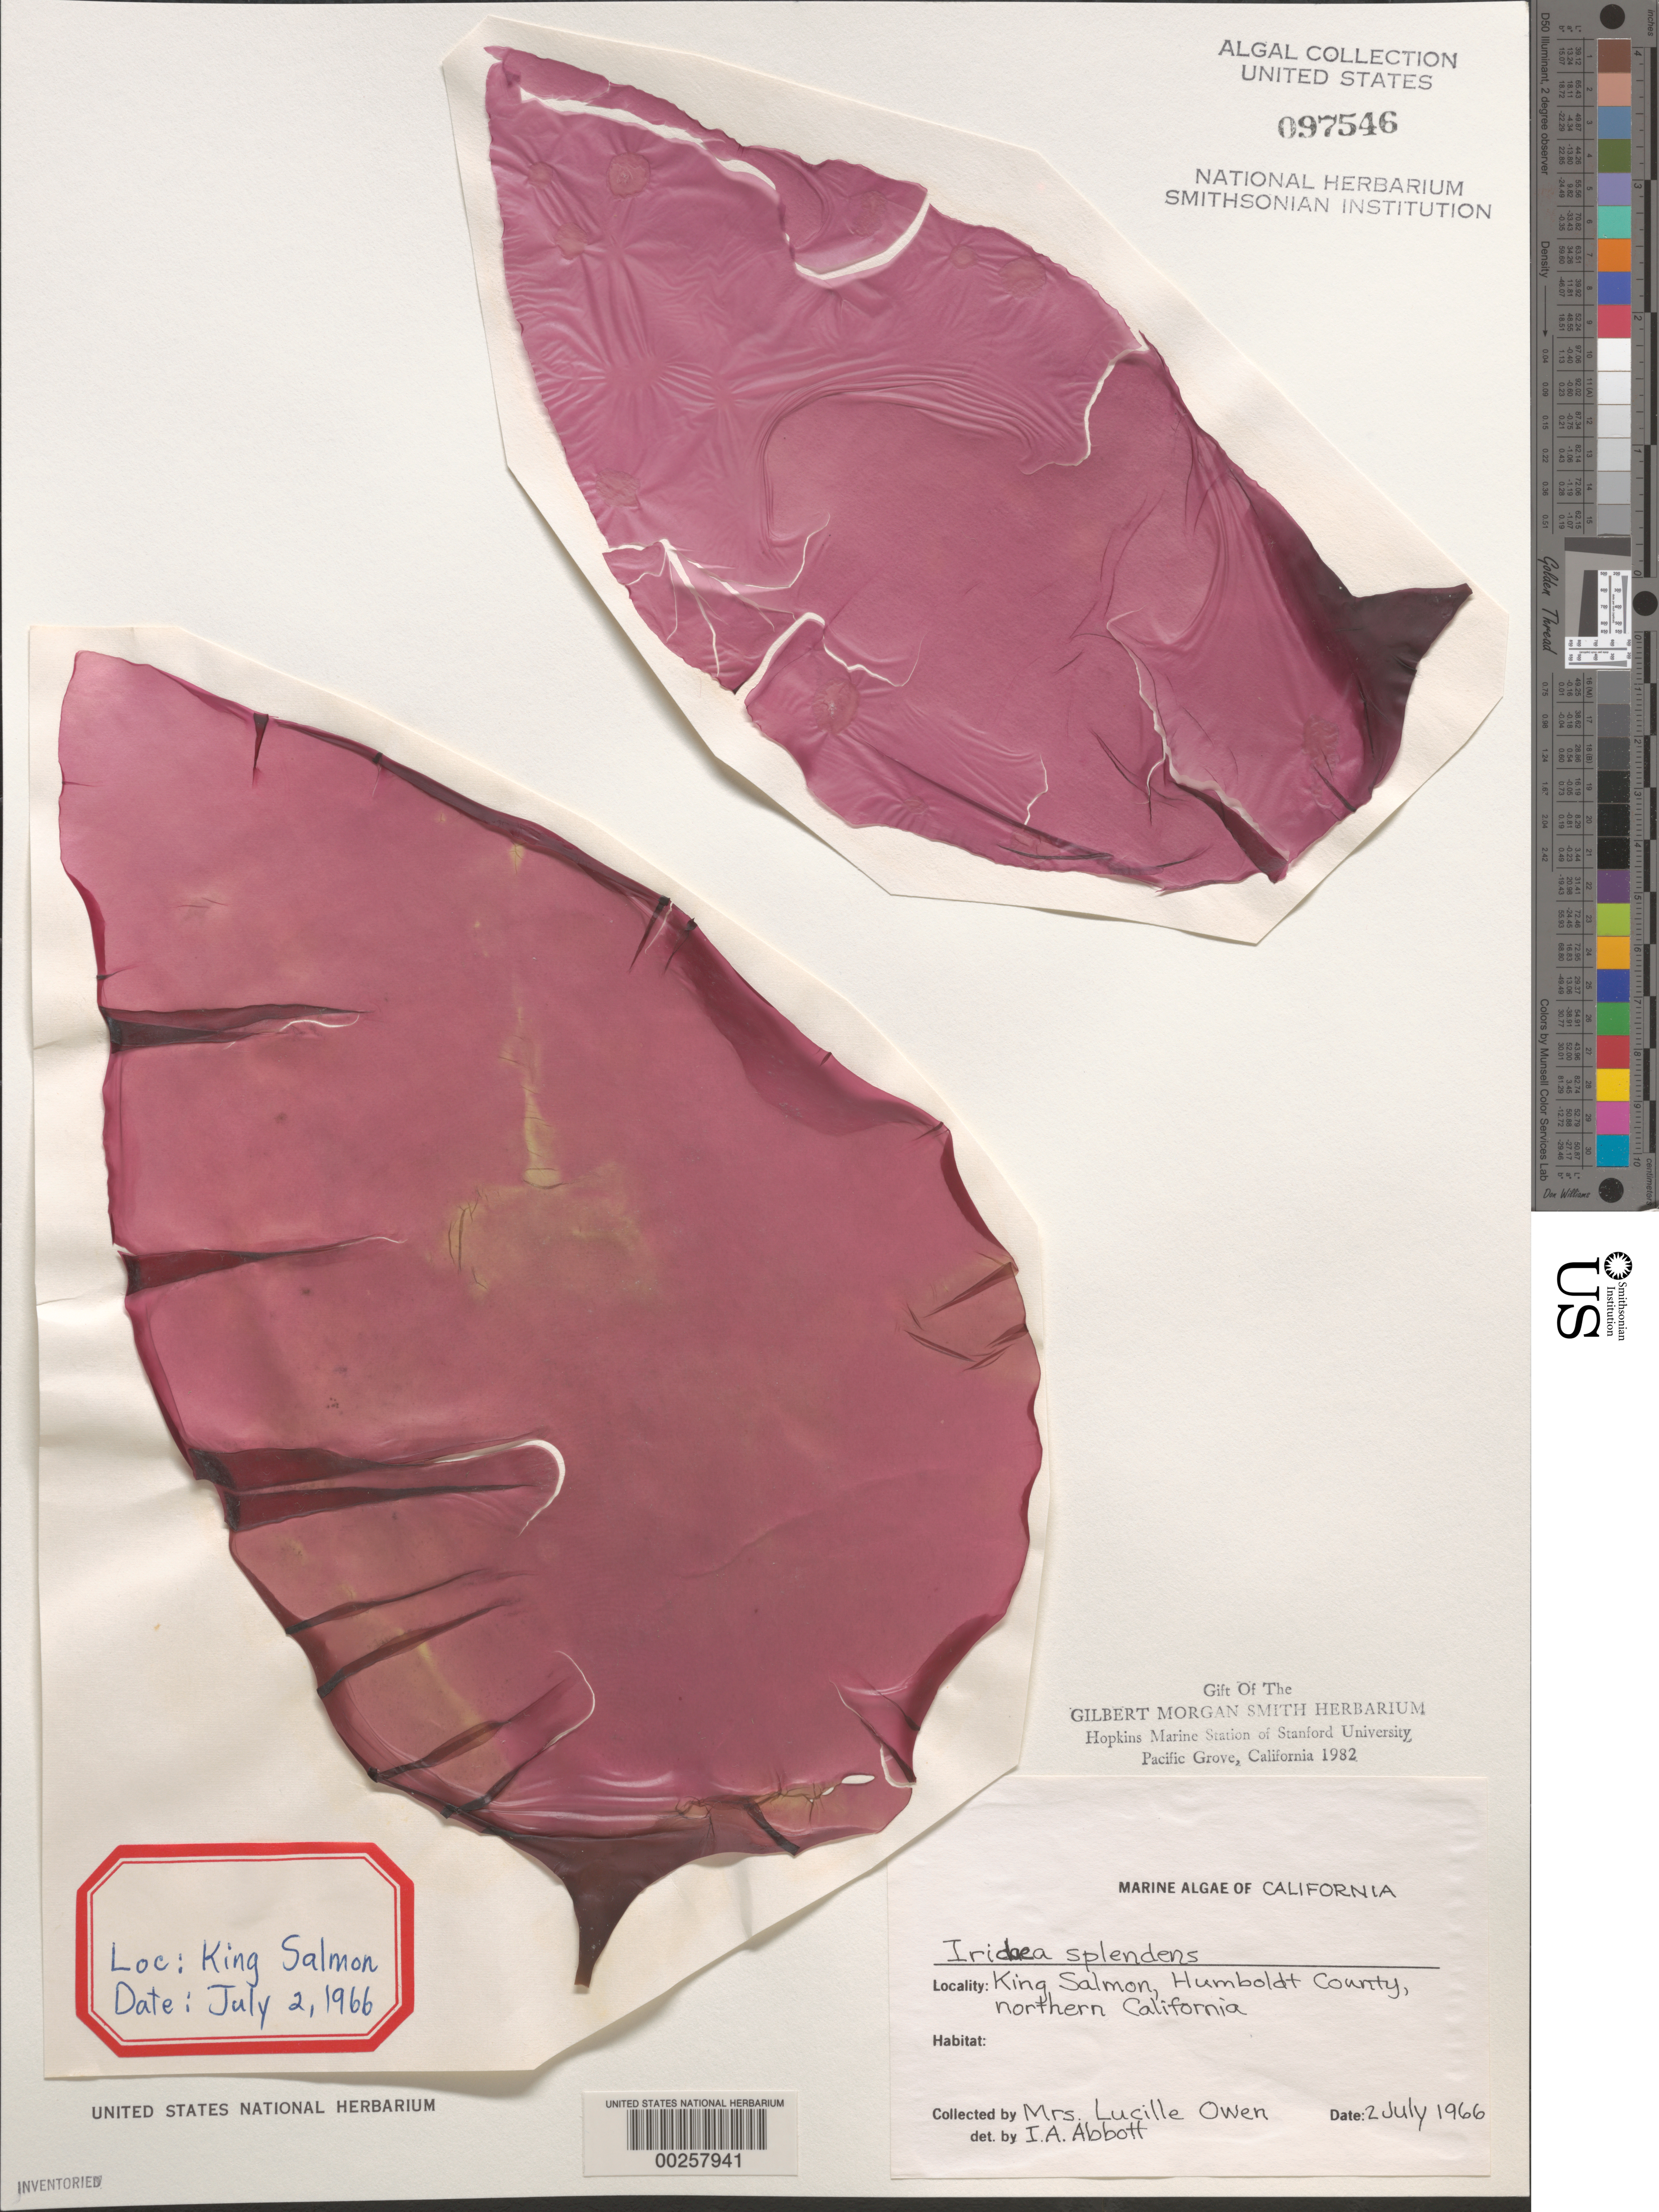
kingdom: Plantae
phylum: Rhodophyta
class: Florideophyceae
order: Gigartinales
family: Gigartinaceae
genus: Mazzaella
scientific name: Mazzaella splendens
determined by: Algae name updating Project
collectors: L. Owen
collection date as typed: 02 Jul 1966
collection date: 1966-07-02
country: United States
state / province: California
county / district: Humboldt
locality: King Salmon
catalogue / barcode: US 97546